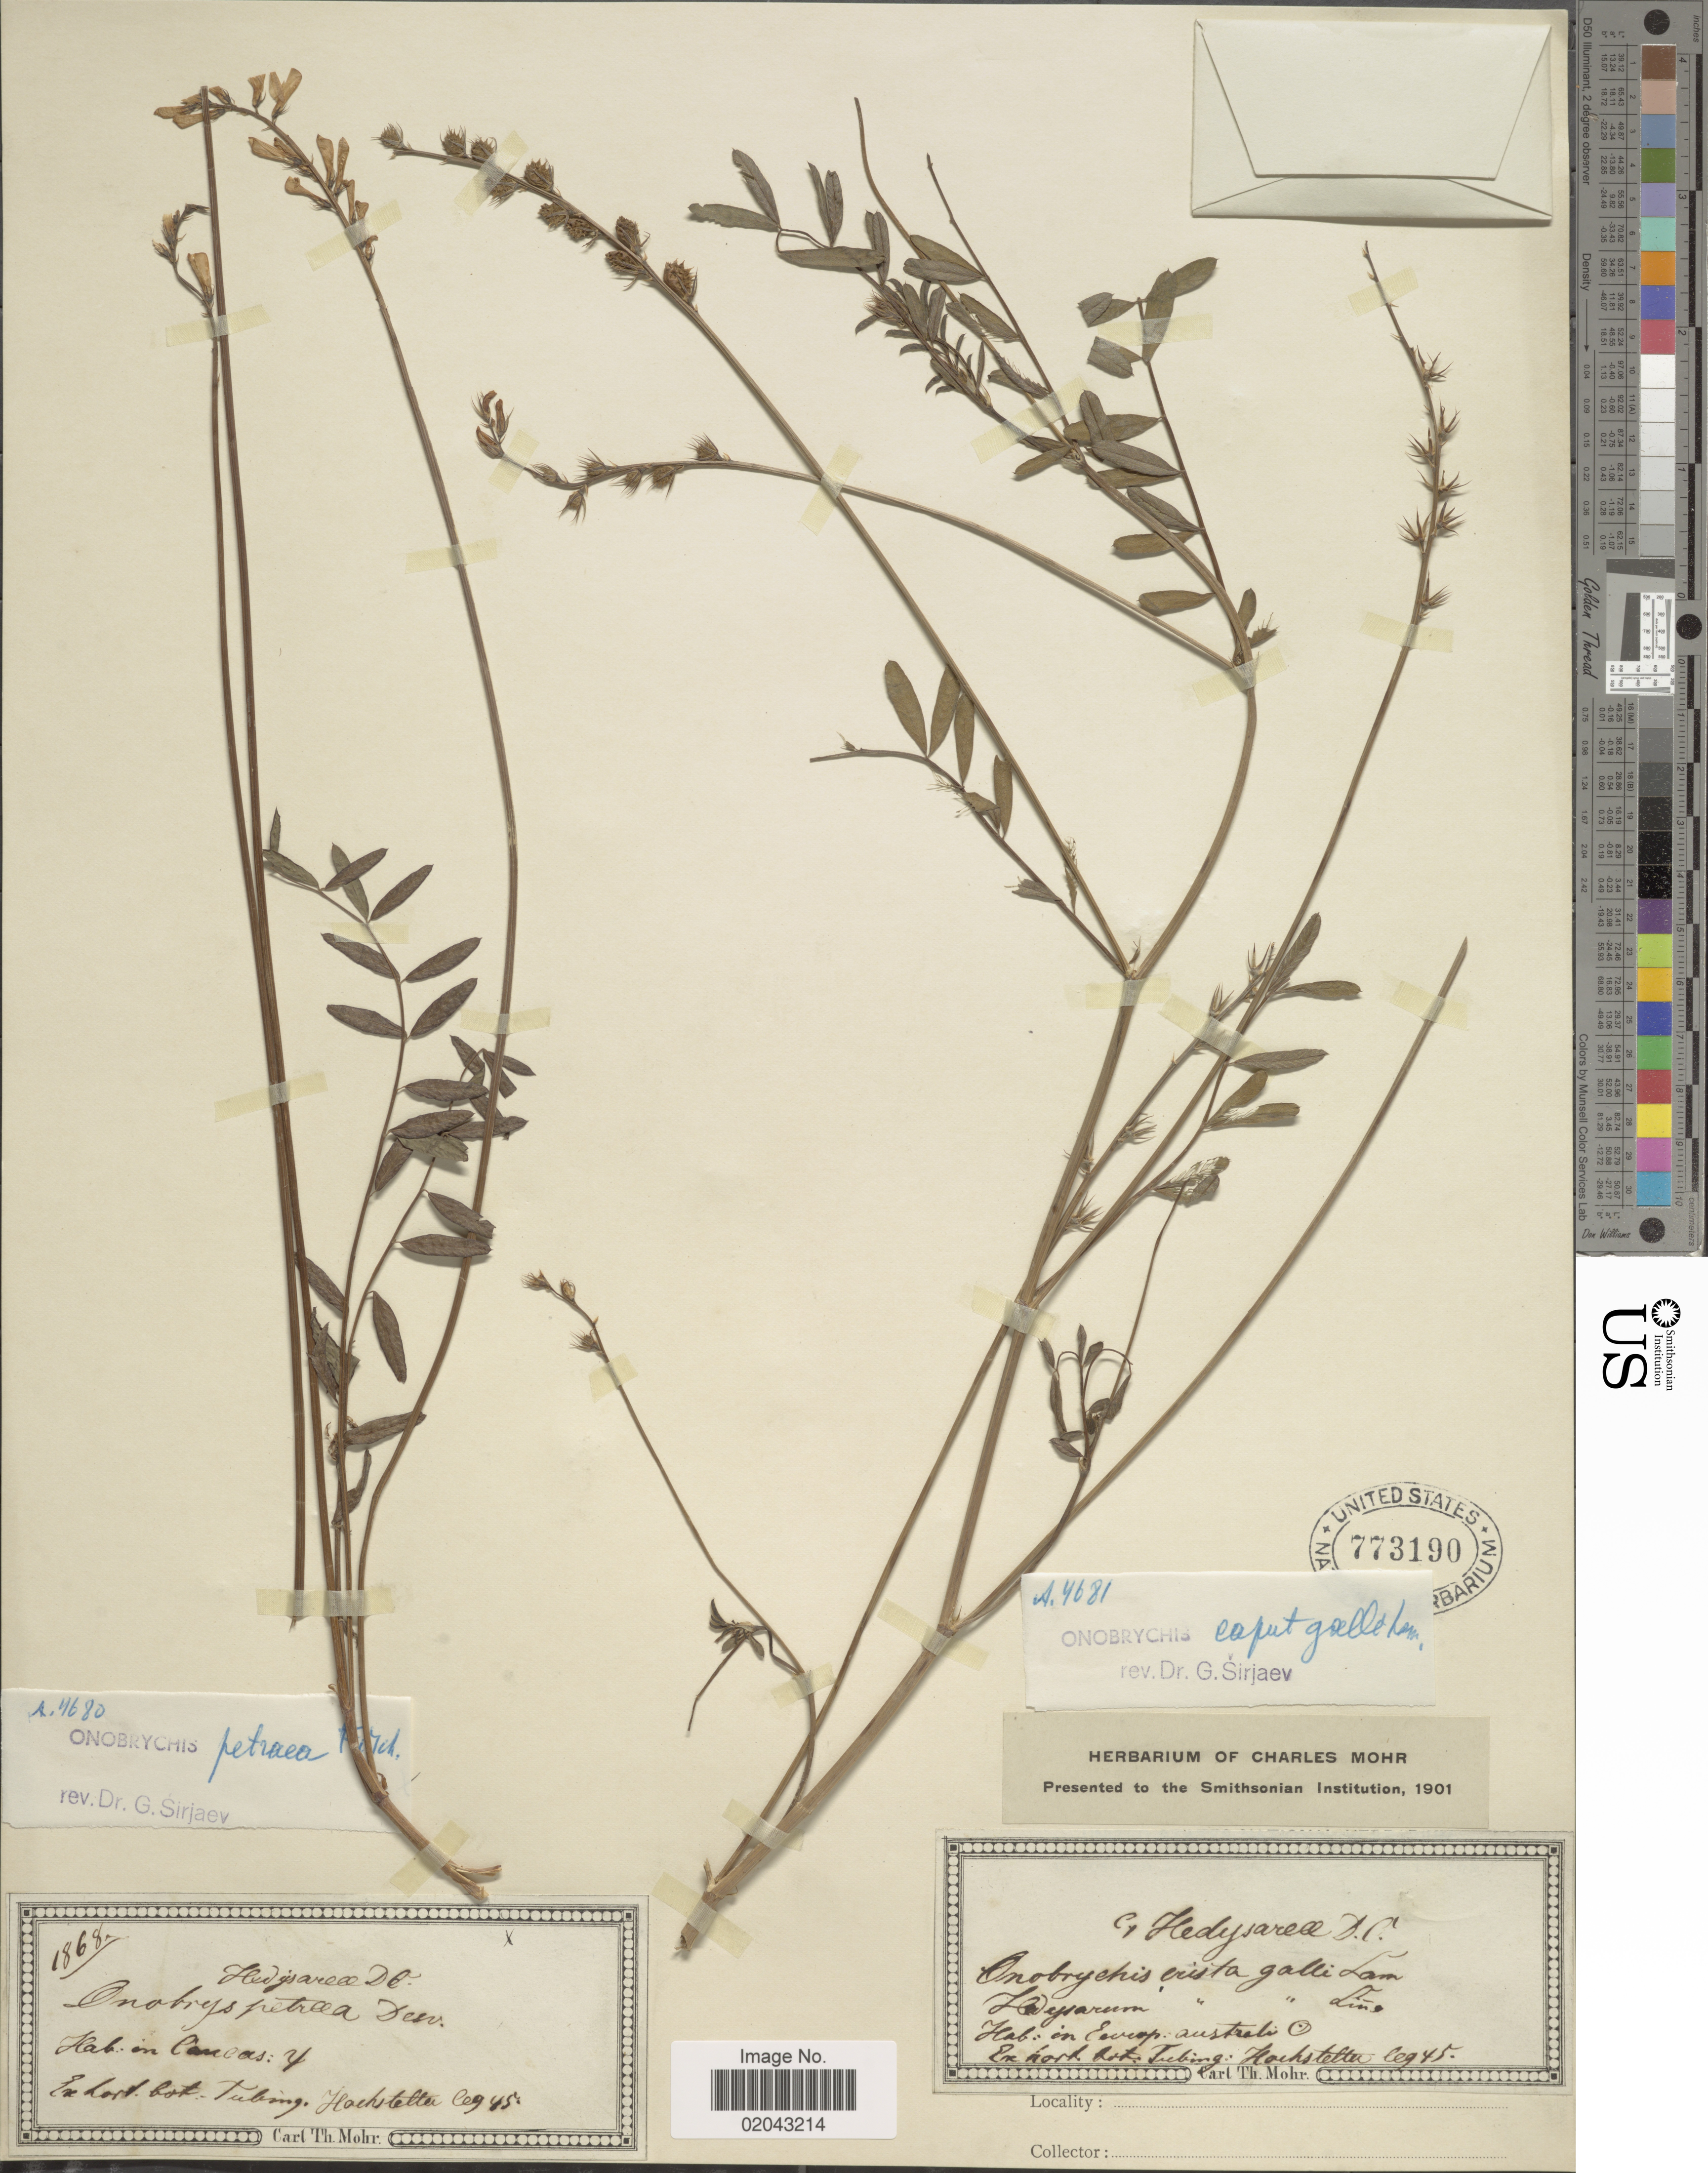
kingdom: Plantae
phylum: Tracheophyta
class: Magnoliopsida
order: Fabales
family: Fabaceae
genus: Onobrychis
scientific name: Onobrychis caput-galli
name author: (L.) Lam.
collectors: -. Hochstetter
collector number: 45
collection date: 1845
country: Germany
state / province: Baden-Württemberg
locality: In Europ: austral.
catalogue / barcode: US 773190